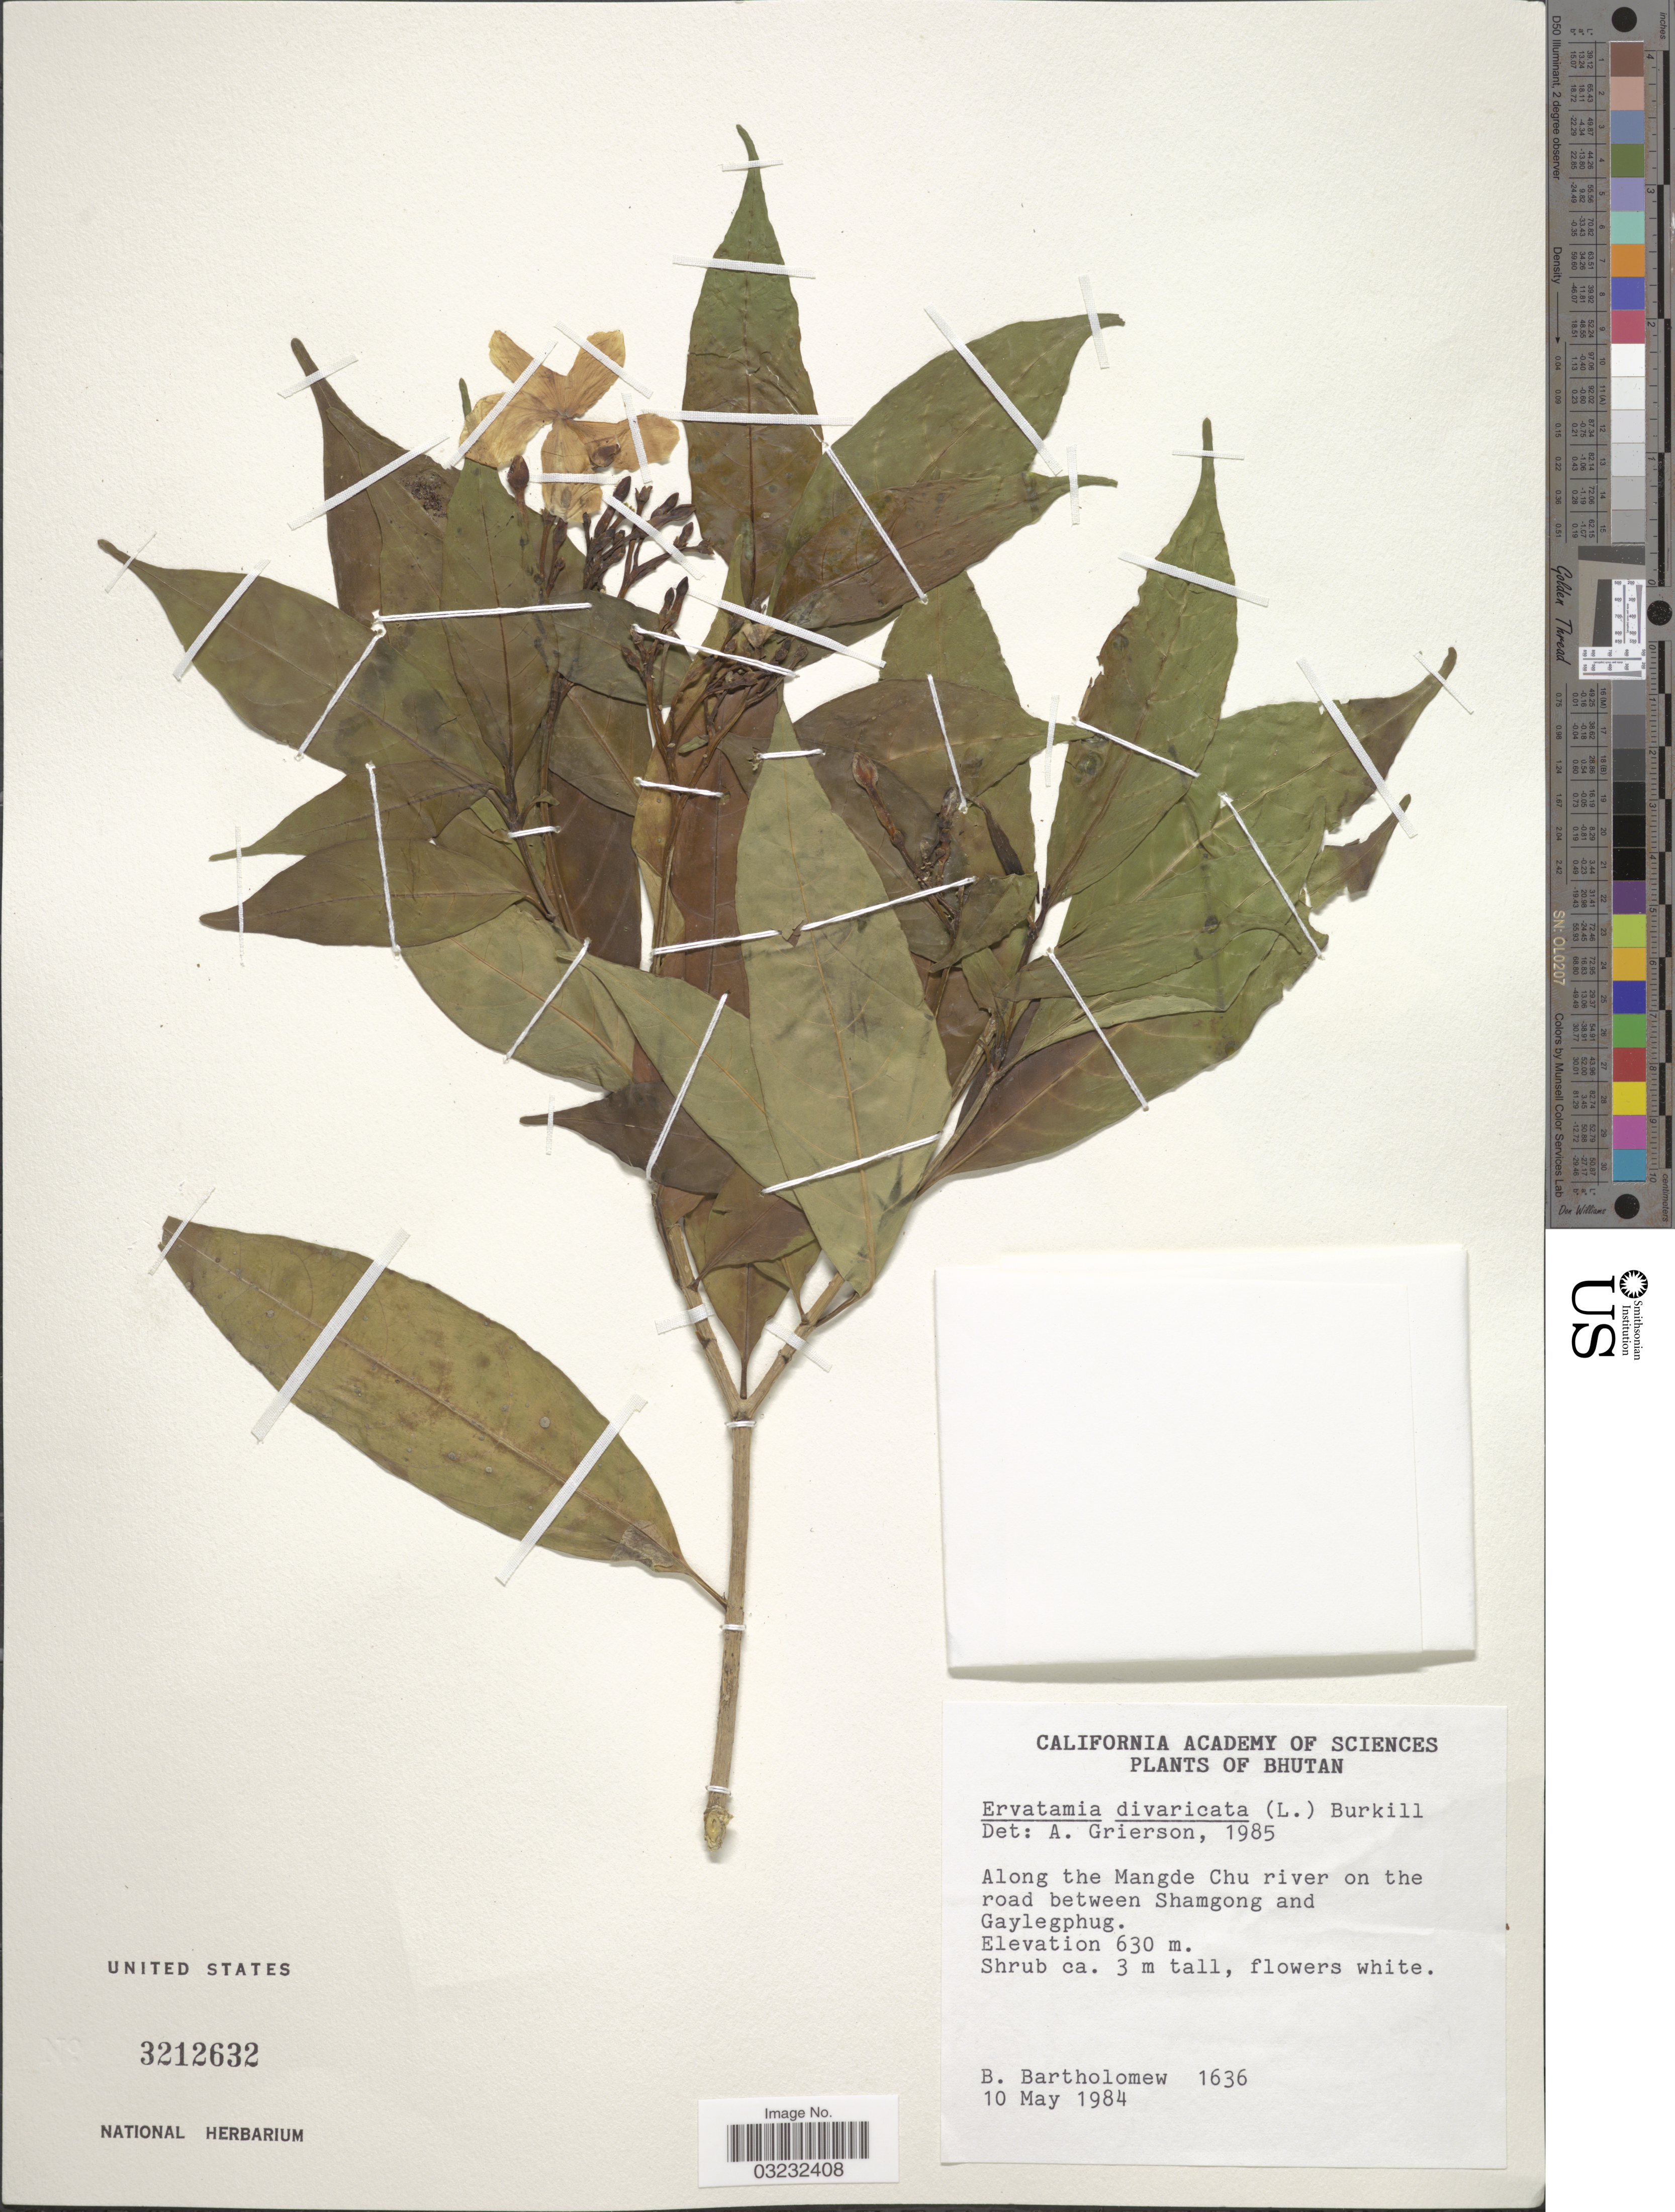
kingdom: Plantae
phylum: Tracheophyta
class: Magnoliopsida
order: Gentianales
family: Apocynaceae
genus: Tabernaemontana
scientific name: Tabernaemontana divaricata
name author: (L.) R. Br. ex Roem. & Schult.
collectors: B. Bartholomew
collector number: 1636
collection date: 1984-05-10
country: Bhutan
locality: Along the Mangde Chu river on the road between Shamgong and Gaylegphug.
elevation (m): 630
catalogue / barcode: US 3212632